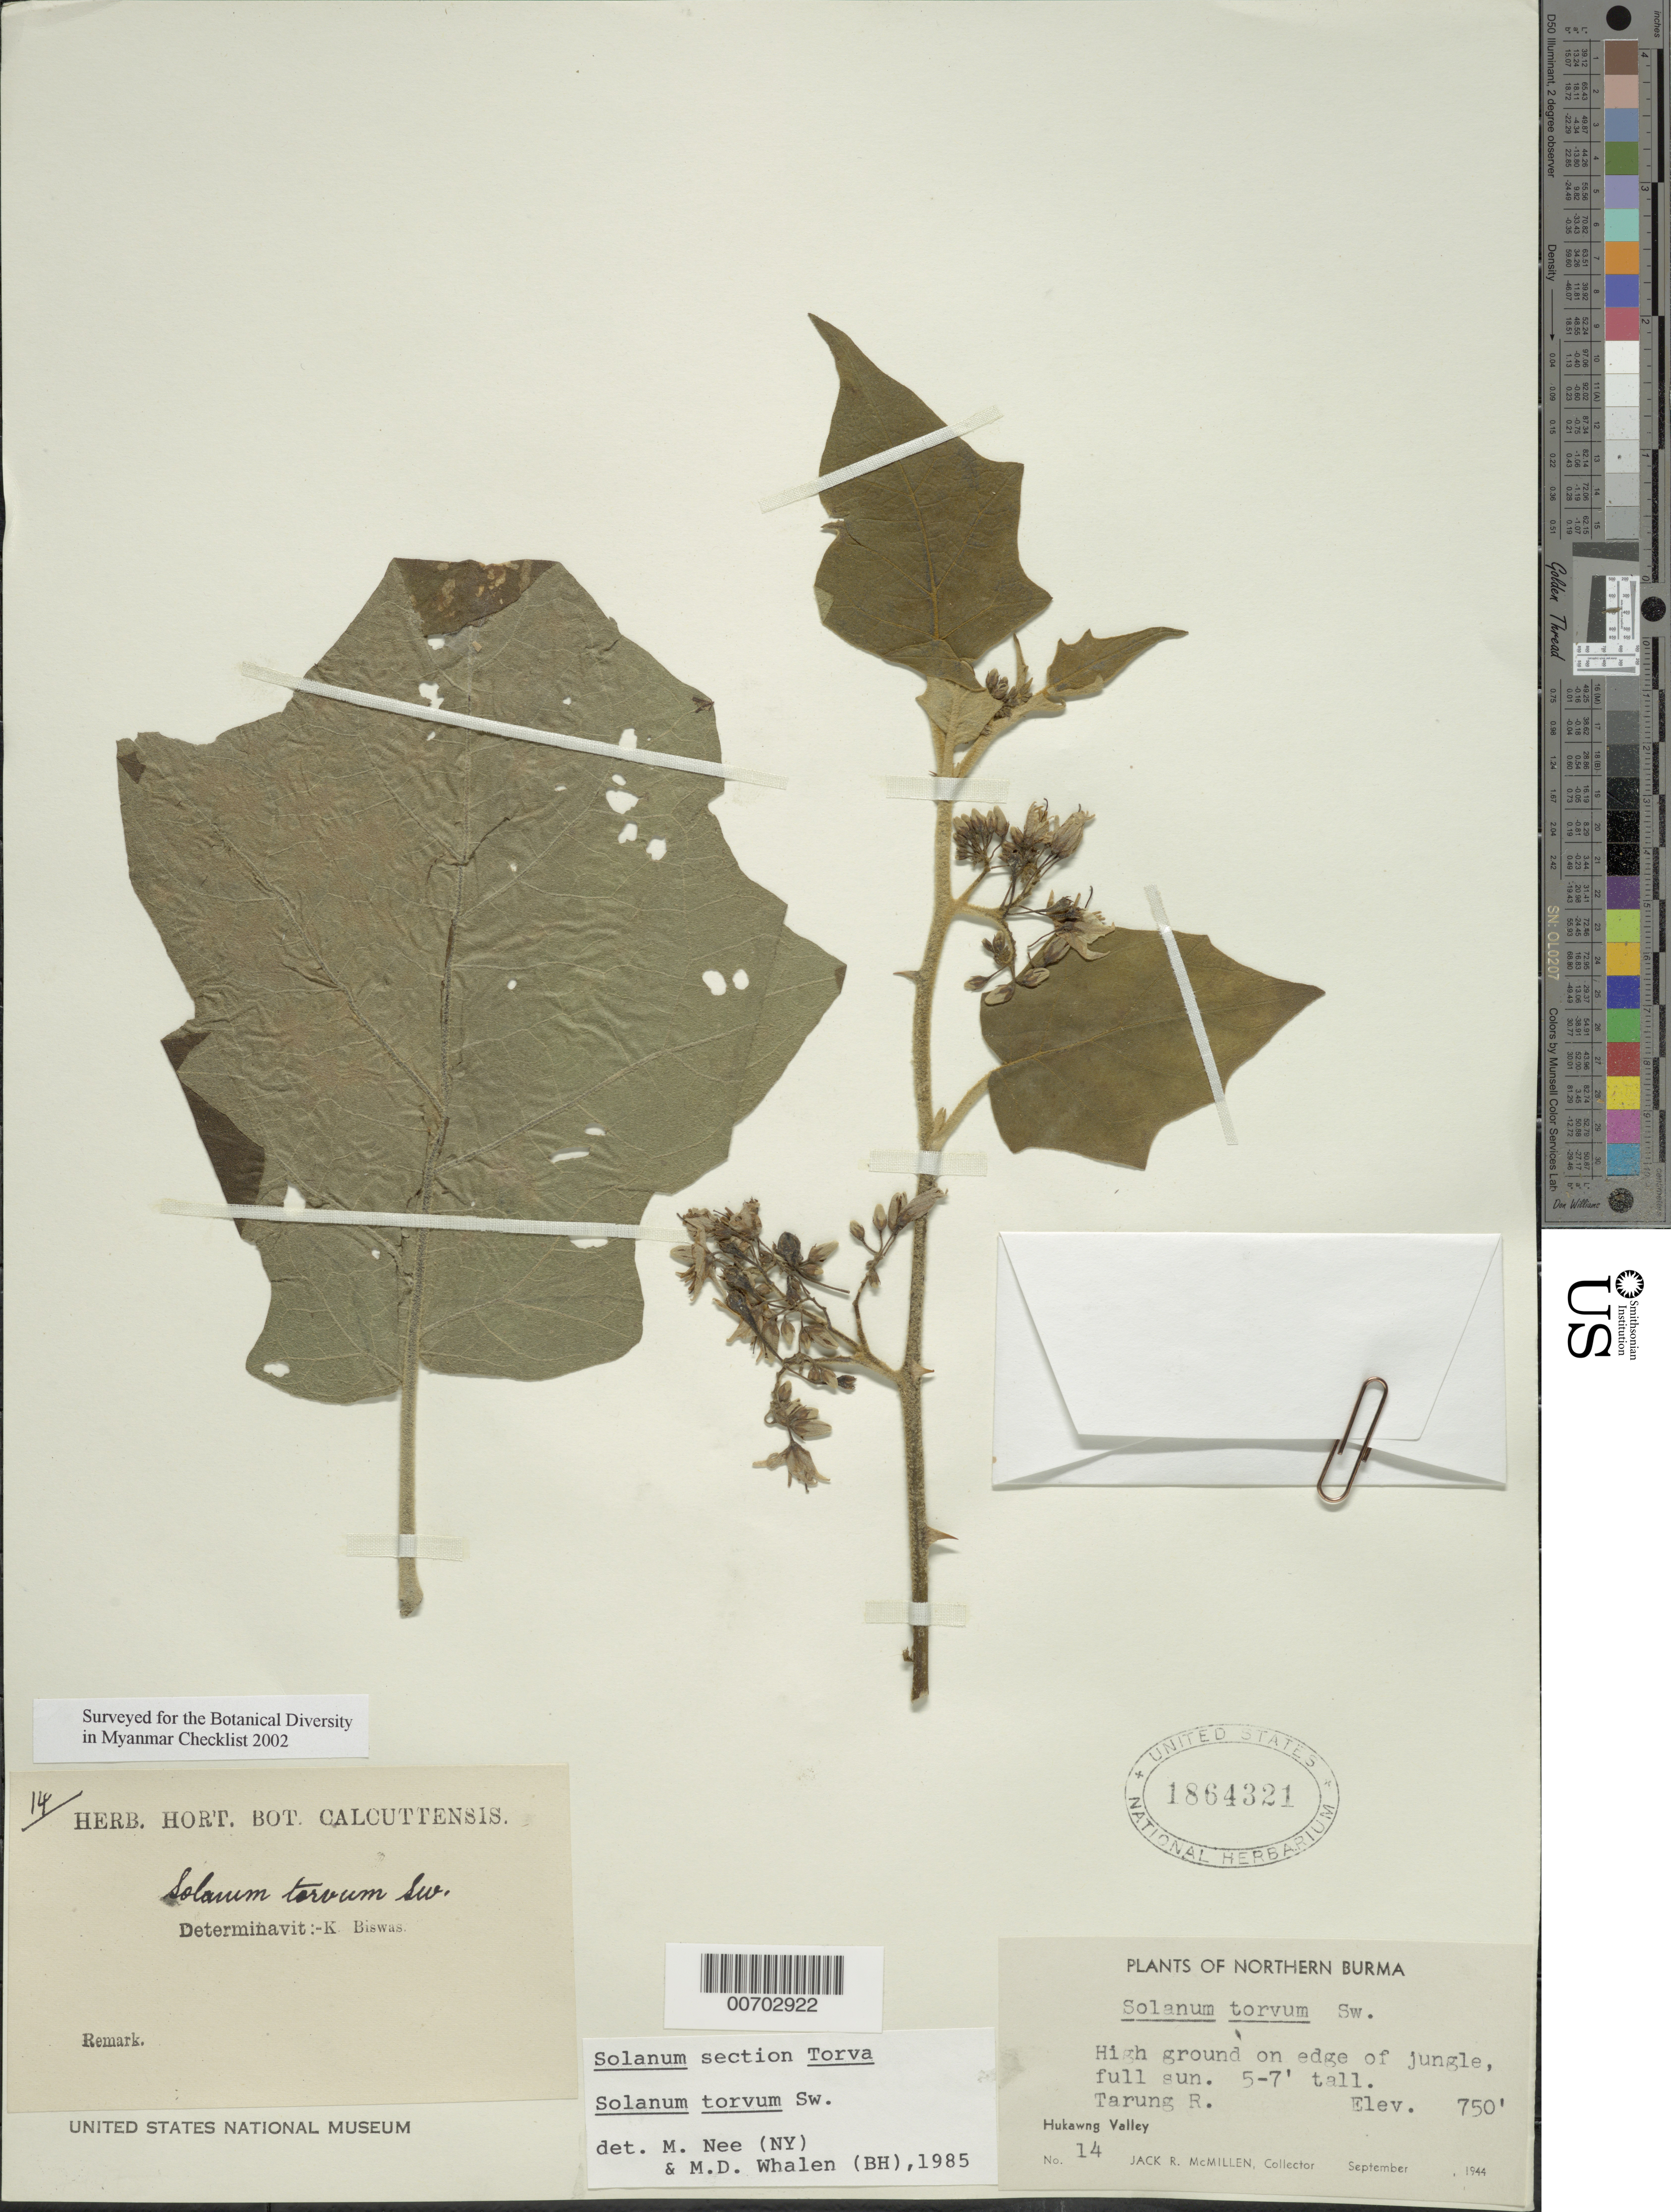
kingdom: Plantae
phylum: Tracheophyta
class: Magnoliopsida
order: Solanales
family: Solanaceae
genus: Solanum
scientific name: Solanum torvum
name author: Sw.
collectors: J. McMillen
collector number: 14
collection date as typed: Sep 1944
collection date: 1944-09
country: Myanmar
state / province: Kachin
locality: Tarung R.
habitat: High ground, edge of jungle, full sun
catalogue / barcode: US 1864321